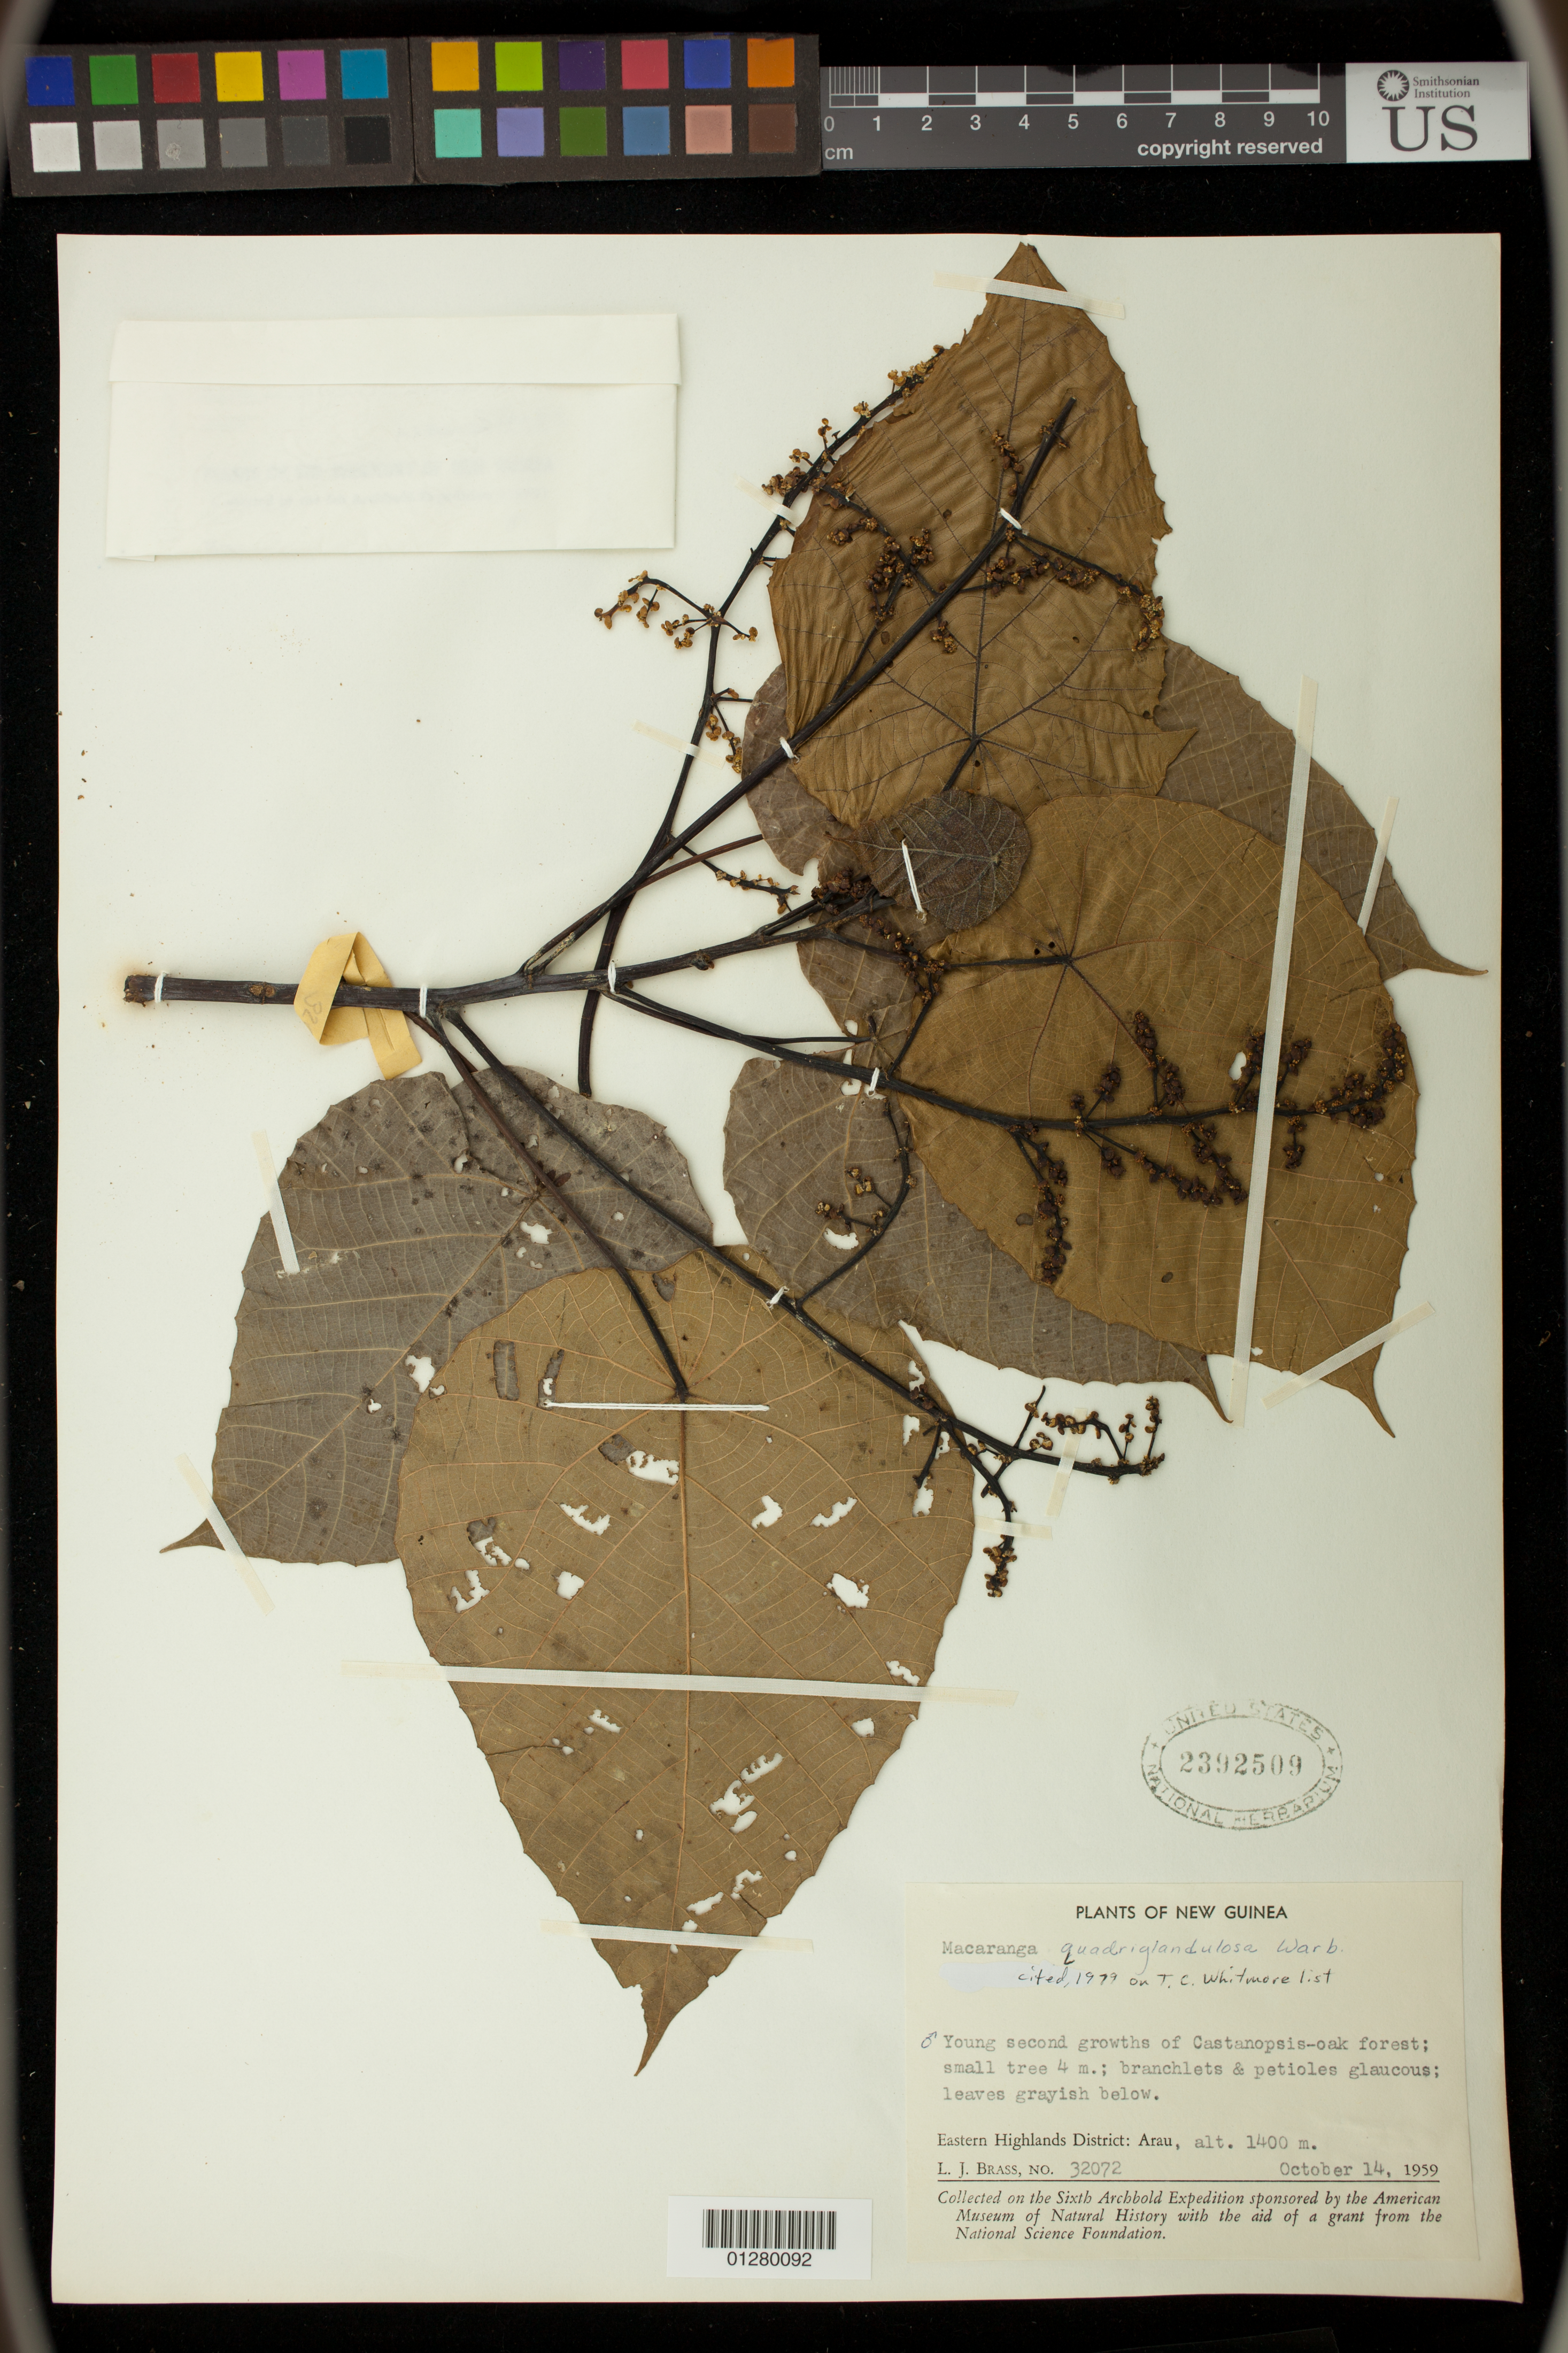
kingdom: Plantae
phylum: Tracheophyta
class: Magnoliopsida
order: Malpighiales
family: Euphorbiaceae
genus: Macaranga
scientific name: Macaranga quadriglandulosa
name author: Warb.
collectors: L. J. Brass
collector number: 32072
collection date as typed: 14 Oct 1959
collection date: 1959-10-14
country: Papua New Guinea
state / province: Eastern Highlands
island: New Guinea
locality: Arau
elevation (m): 1400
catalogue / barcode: US 2392509